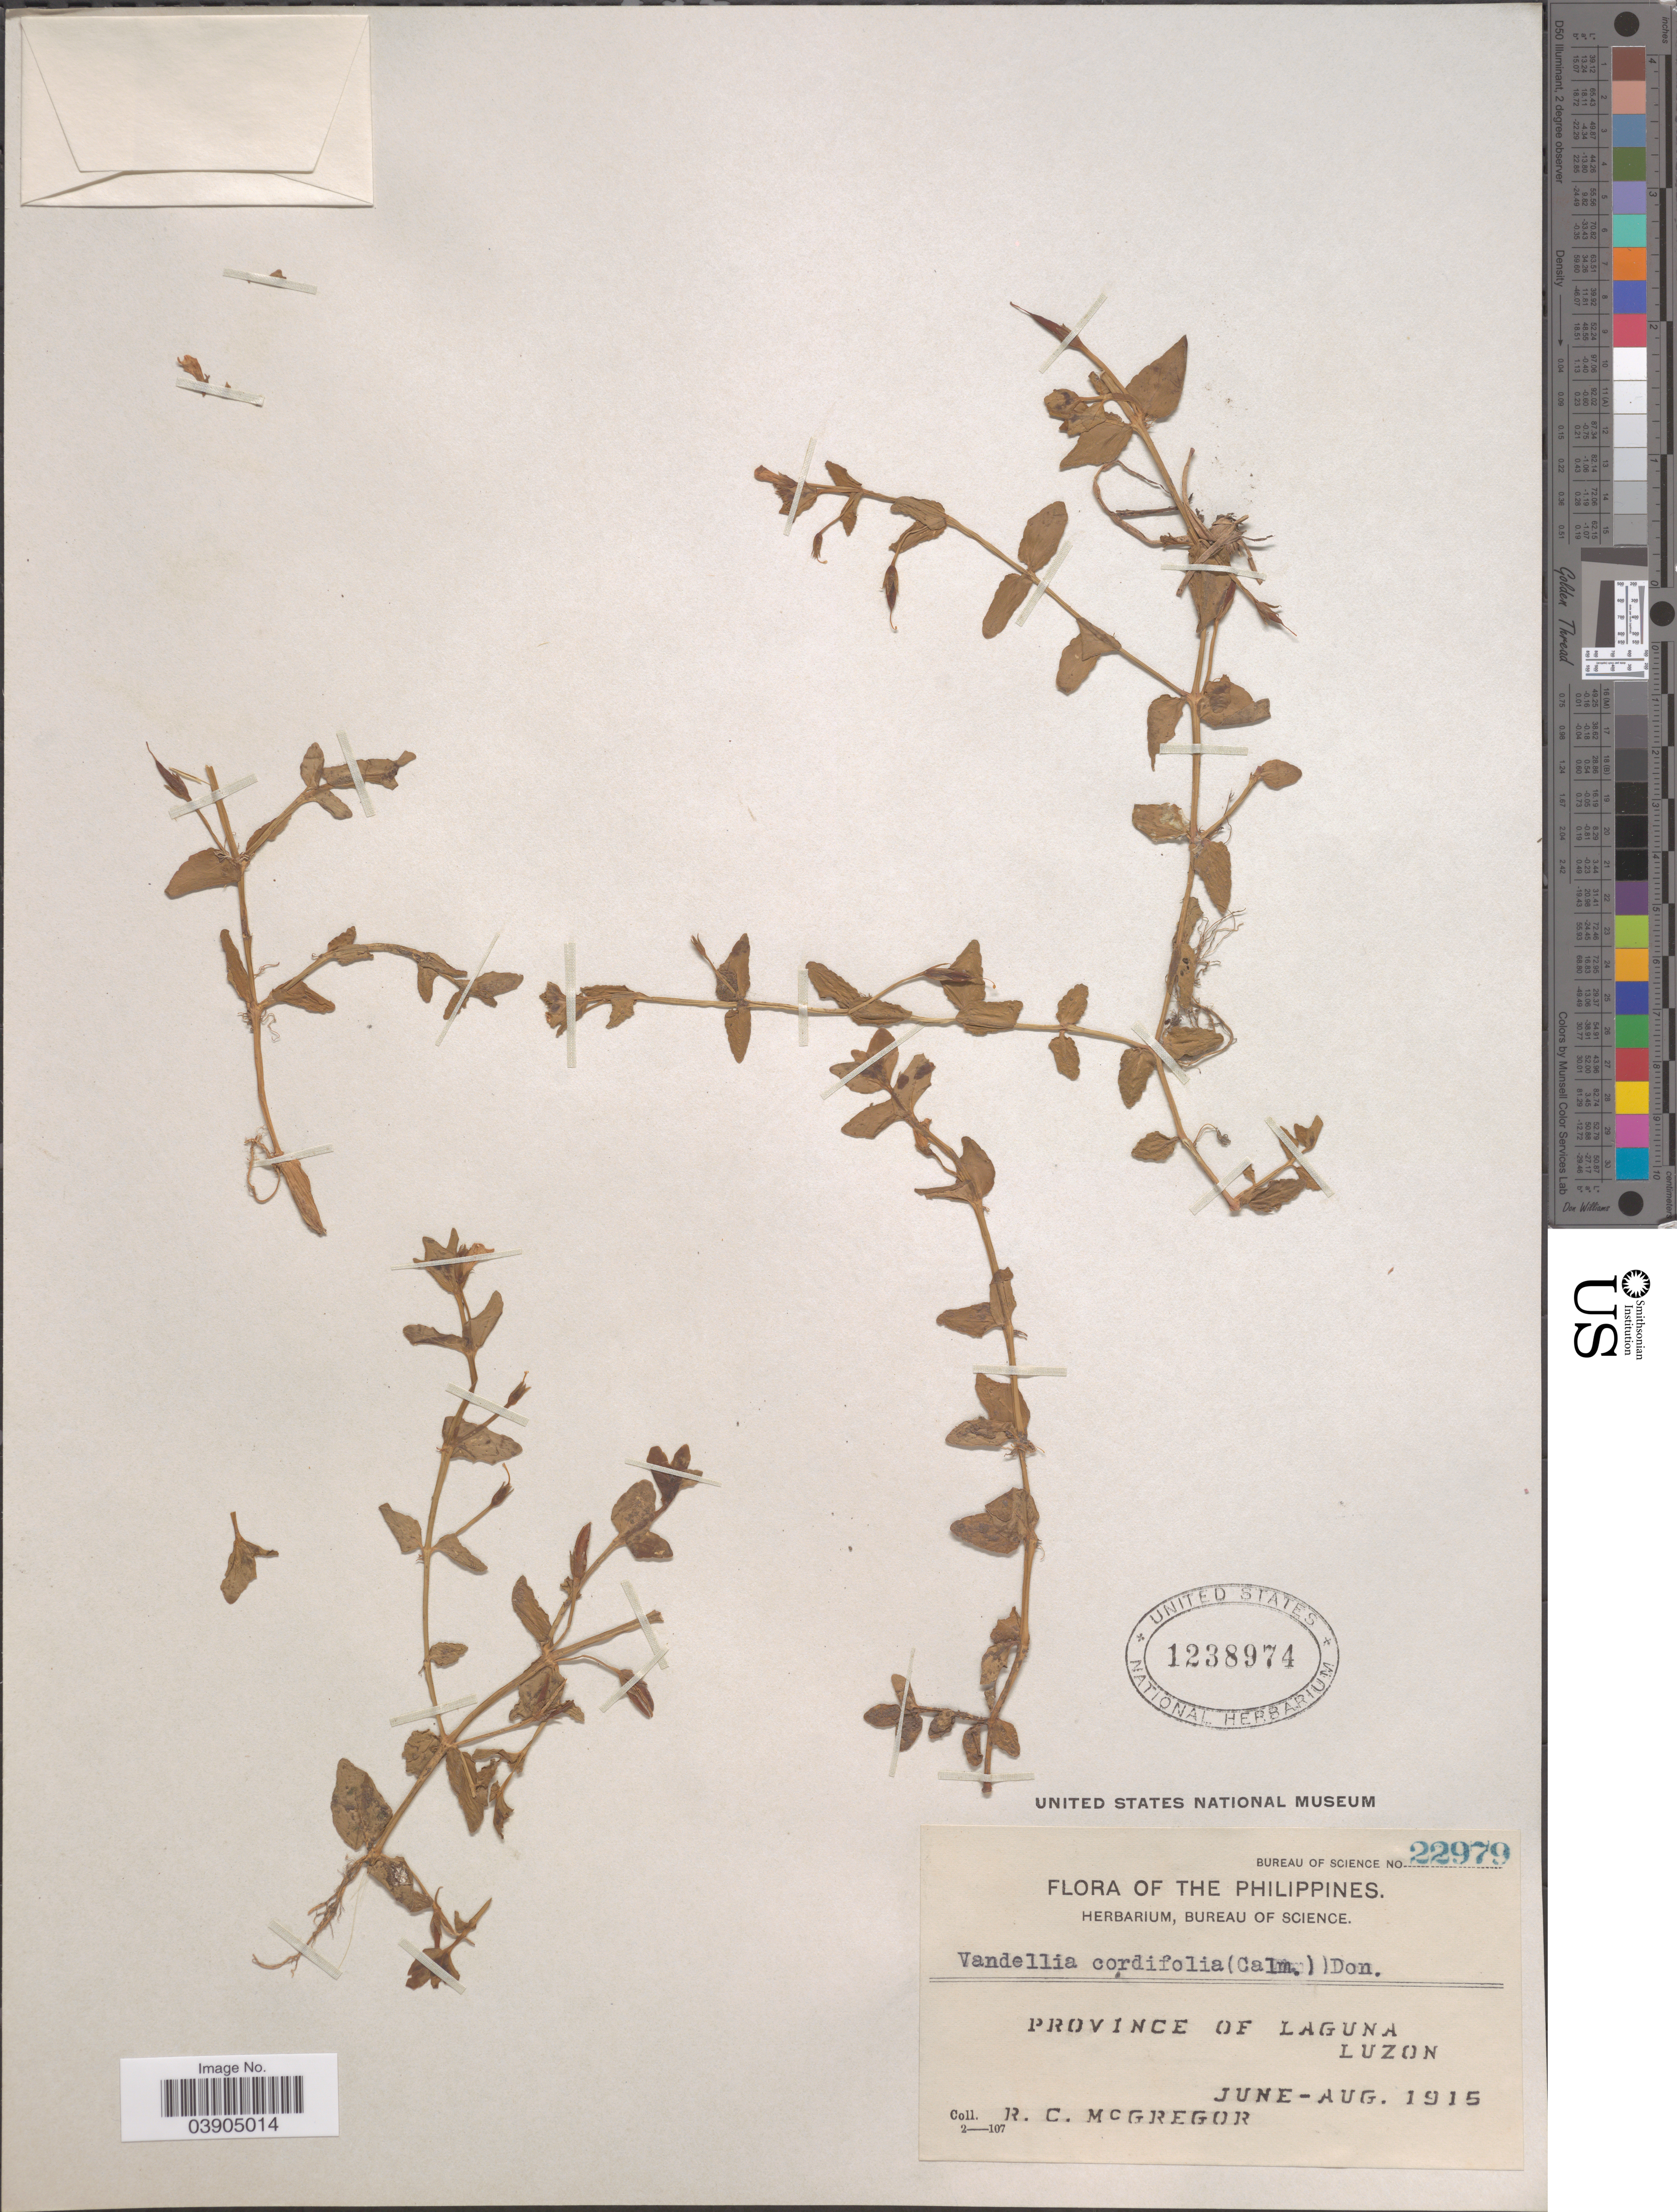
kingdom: Plantae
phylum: Tracheophyta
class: Magnoliopsida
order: Lamiales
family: Linderniaceae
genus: Lindernia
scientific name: Lindernia anagallis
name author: (Burm. f.) Pennell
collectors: R. C. McGregor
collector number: Bureau of Science 22979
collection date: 1915-06/1915-08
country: Philippines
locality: Province of Laguna, Luzon.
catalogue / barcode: US 1238974